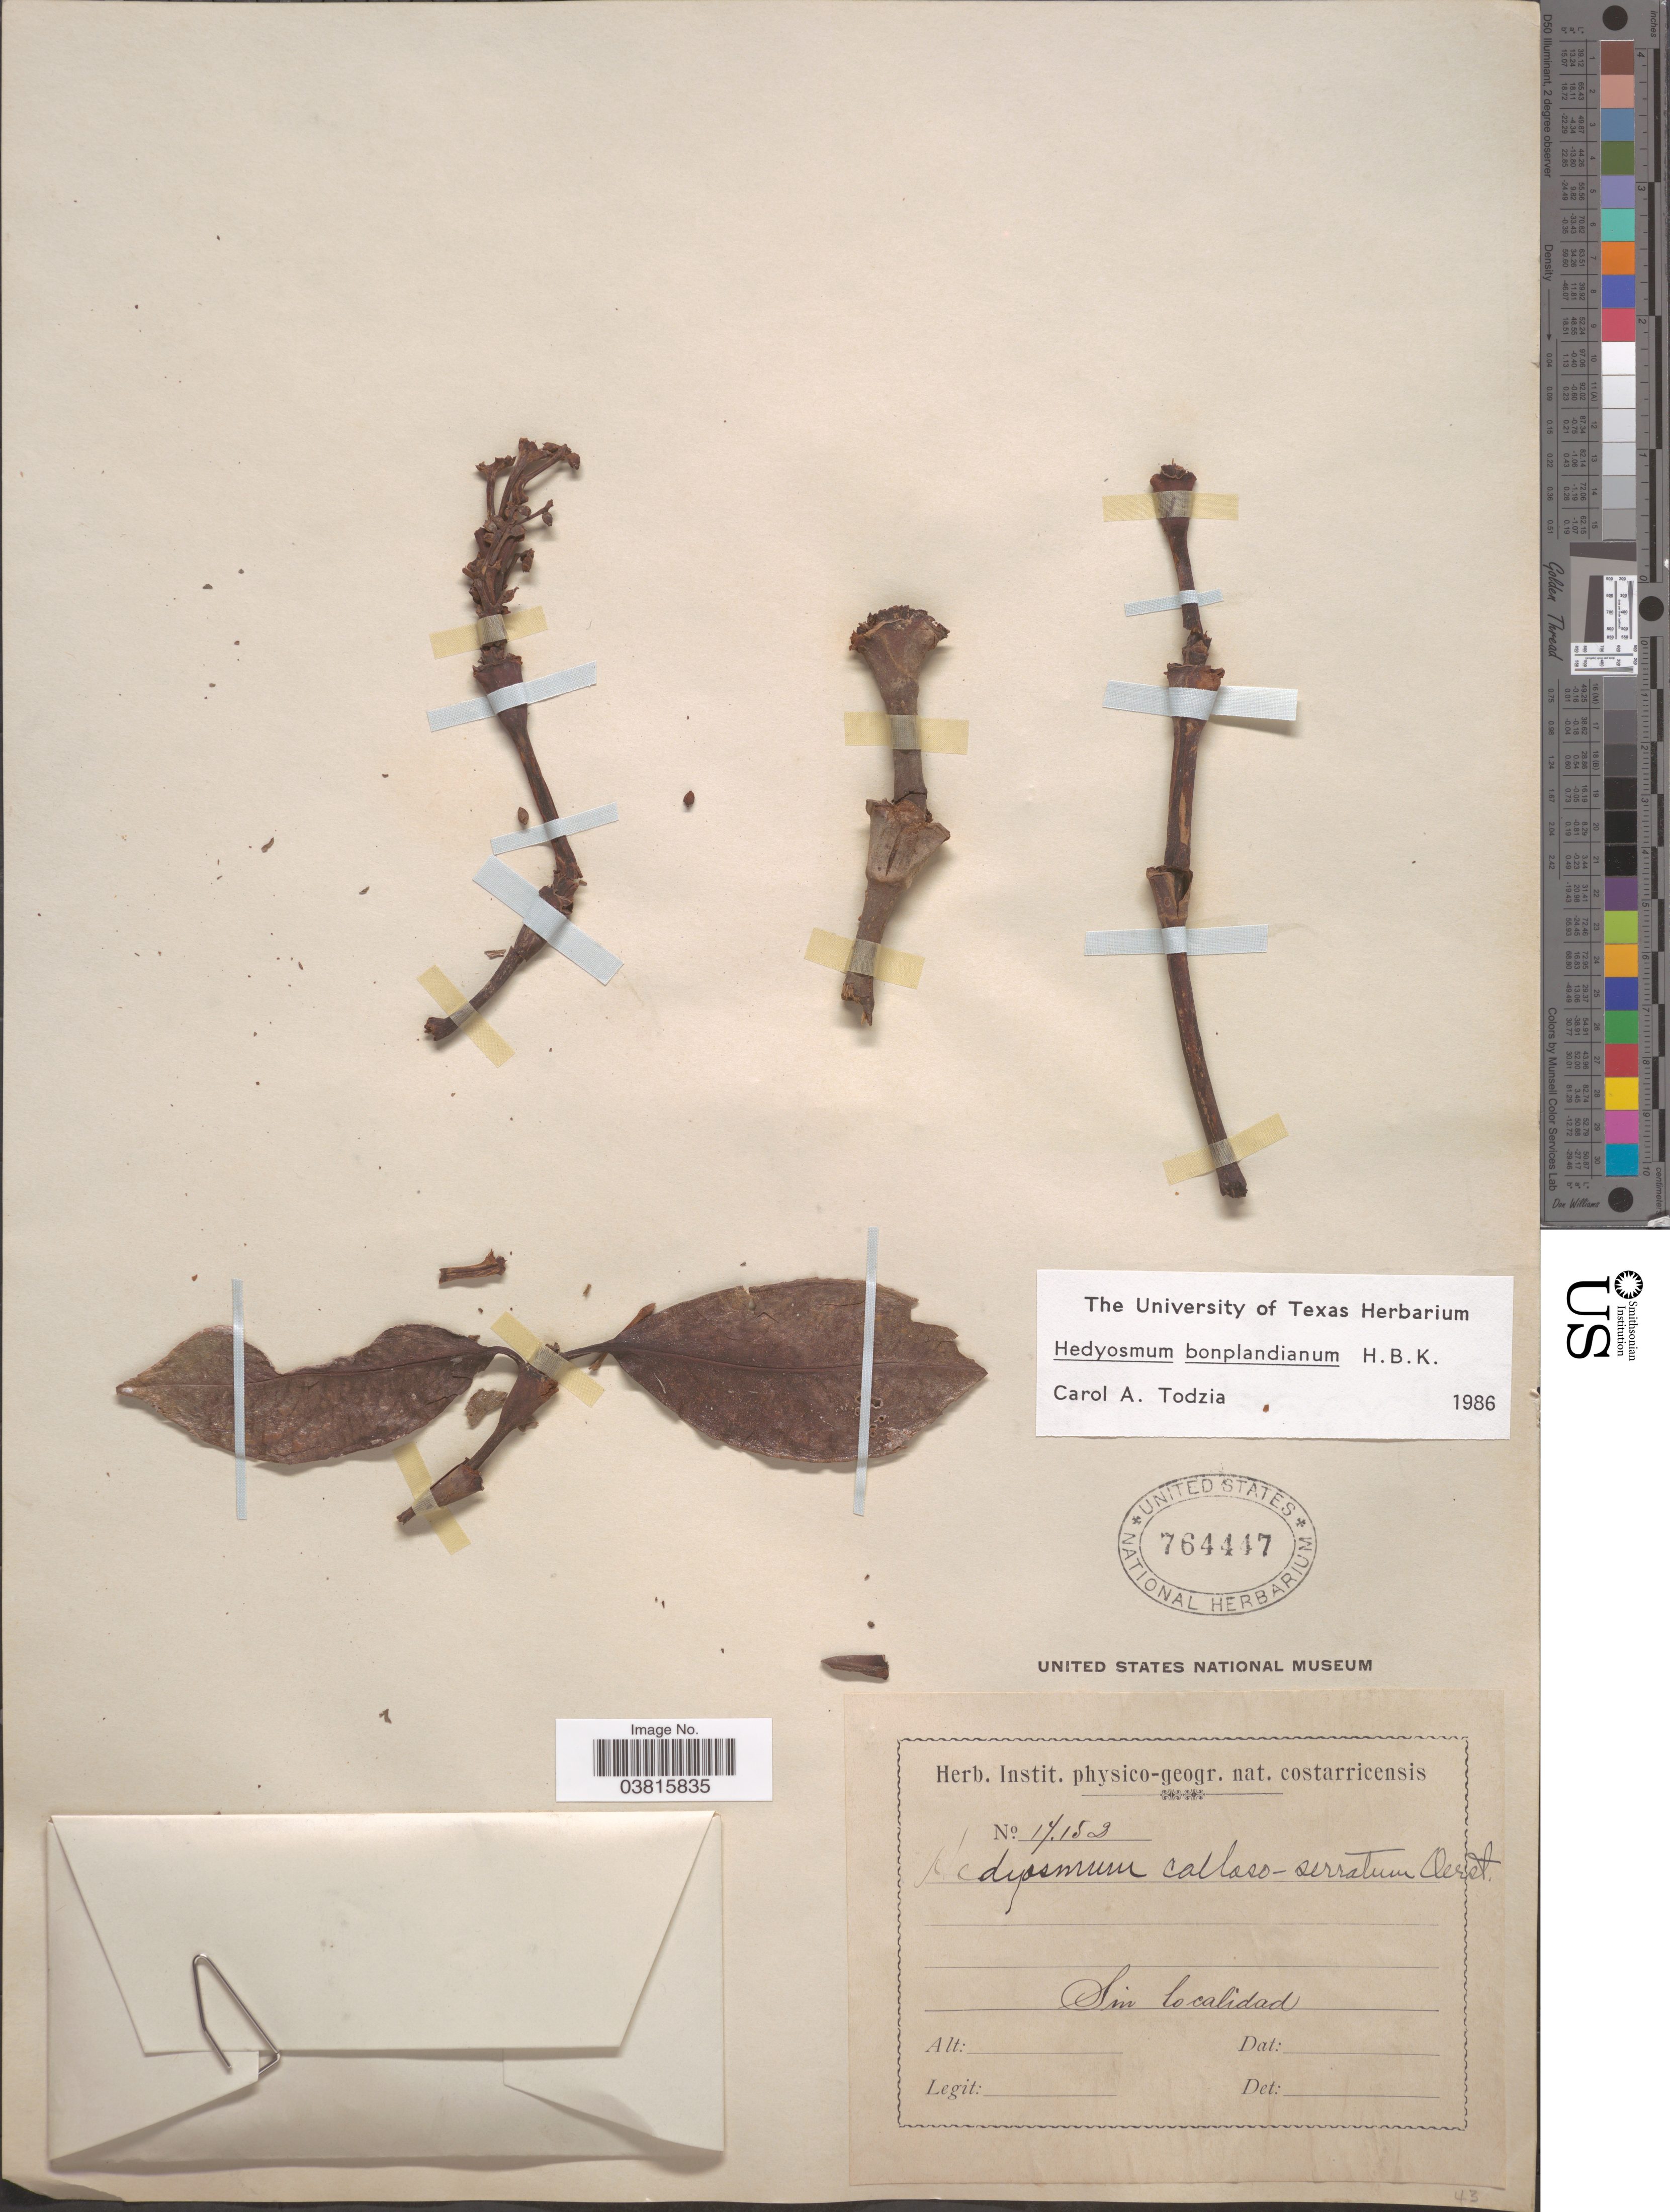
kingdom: Plantae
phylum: Tracheophyta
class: Magnoliopsida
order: Chloranthales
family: Chloranthaceae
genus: Hedyosmum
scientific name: Hedyosmum callososerratum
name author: Oerst.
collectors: ex herb. Instit. physico-geogr. nat. costarricensis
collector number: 17152*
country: Costa Rica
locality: Sin [unsure placement]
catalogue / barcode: US 764447